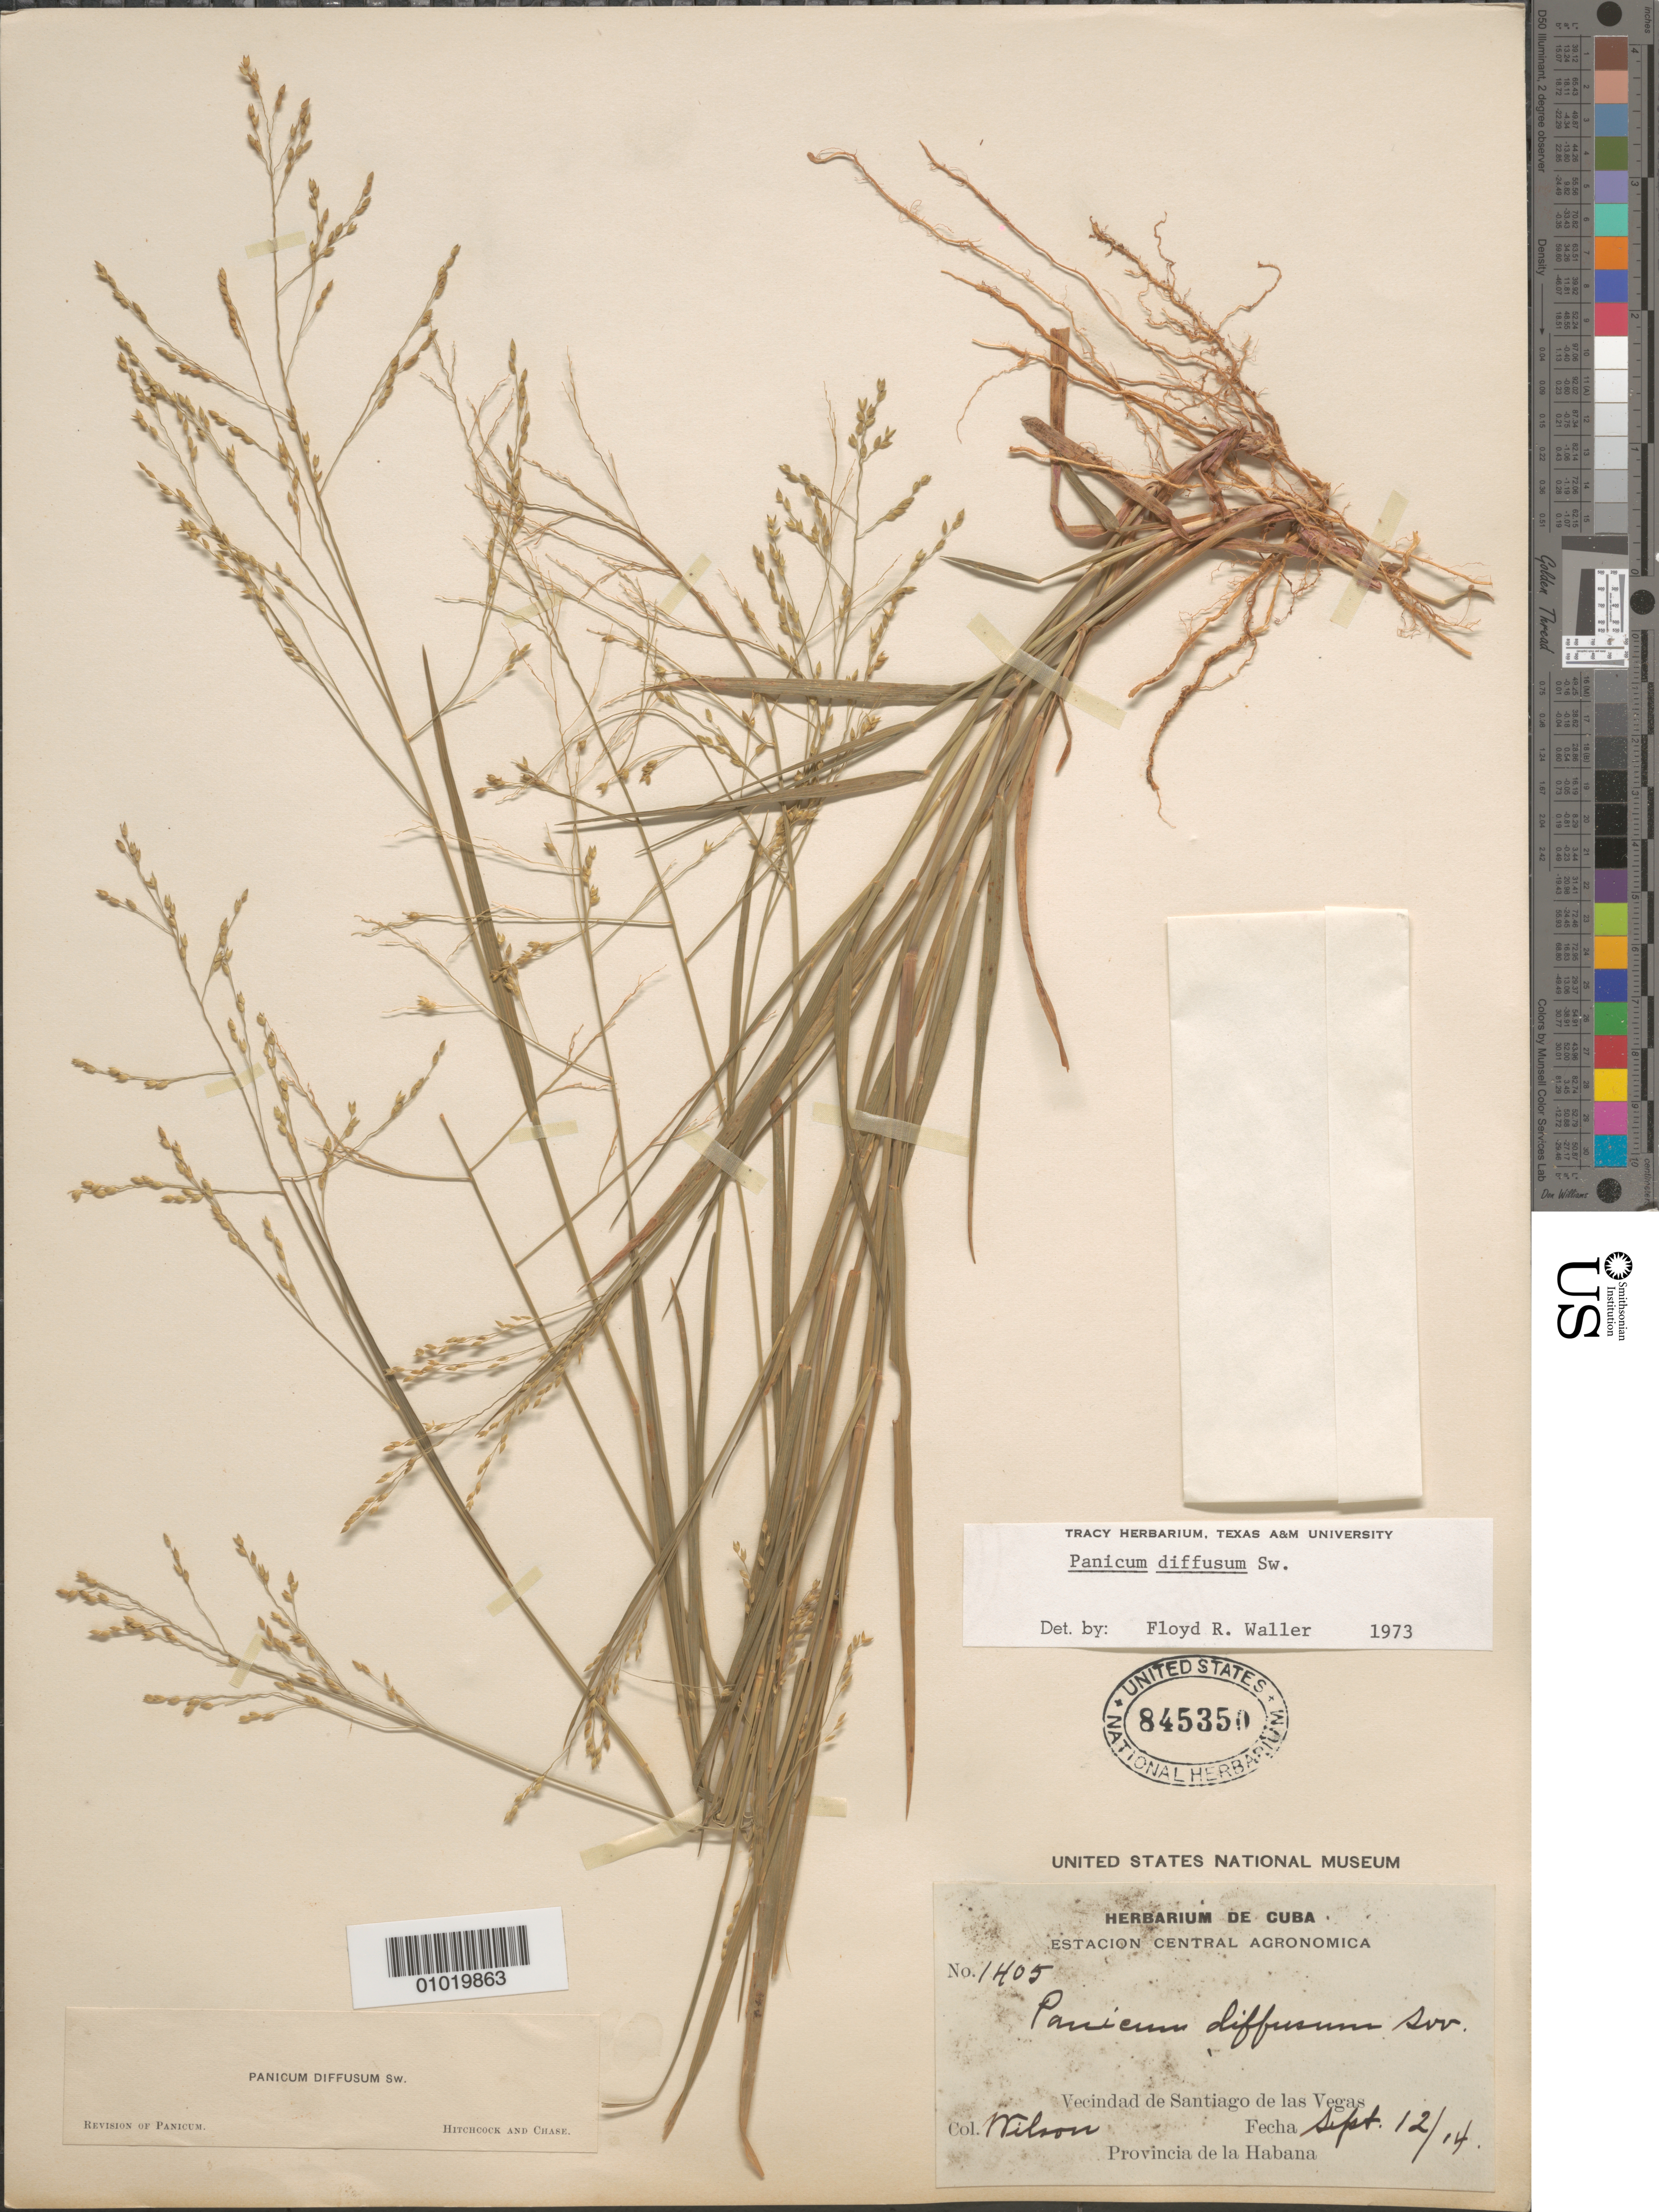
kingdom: Plantae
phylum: Tracheophyta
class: Liliopsida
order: Poales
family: Poaceae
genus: Panicum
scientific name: Panicum diffusum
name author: Sw.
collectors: -- Wilson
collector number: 1405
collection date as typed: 12 Sep 1914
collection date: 1914-09-12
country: Cuba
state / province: La Habana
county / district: Municipio Boyeros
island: Cuba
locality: Santiago de las Vegas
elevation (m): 97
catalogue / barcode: US 845350